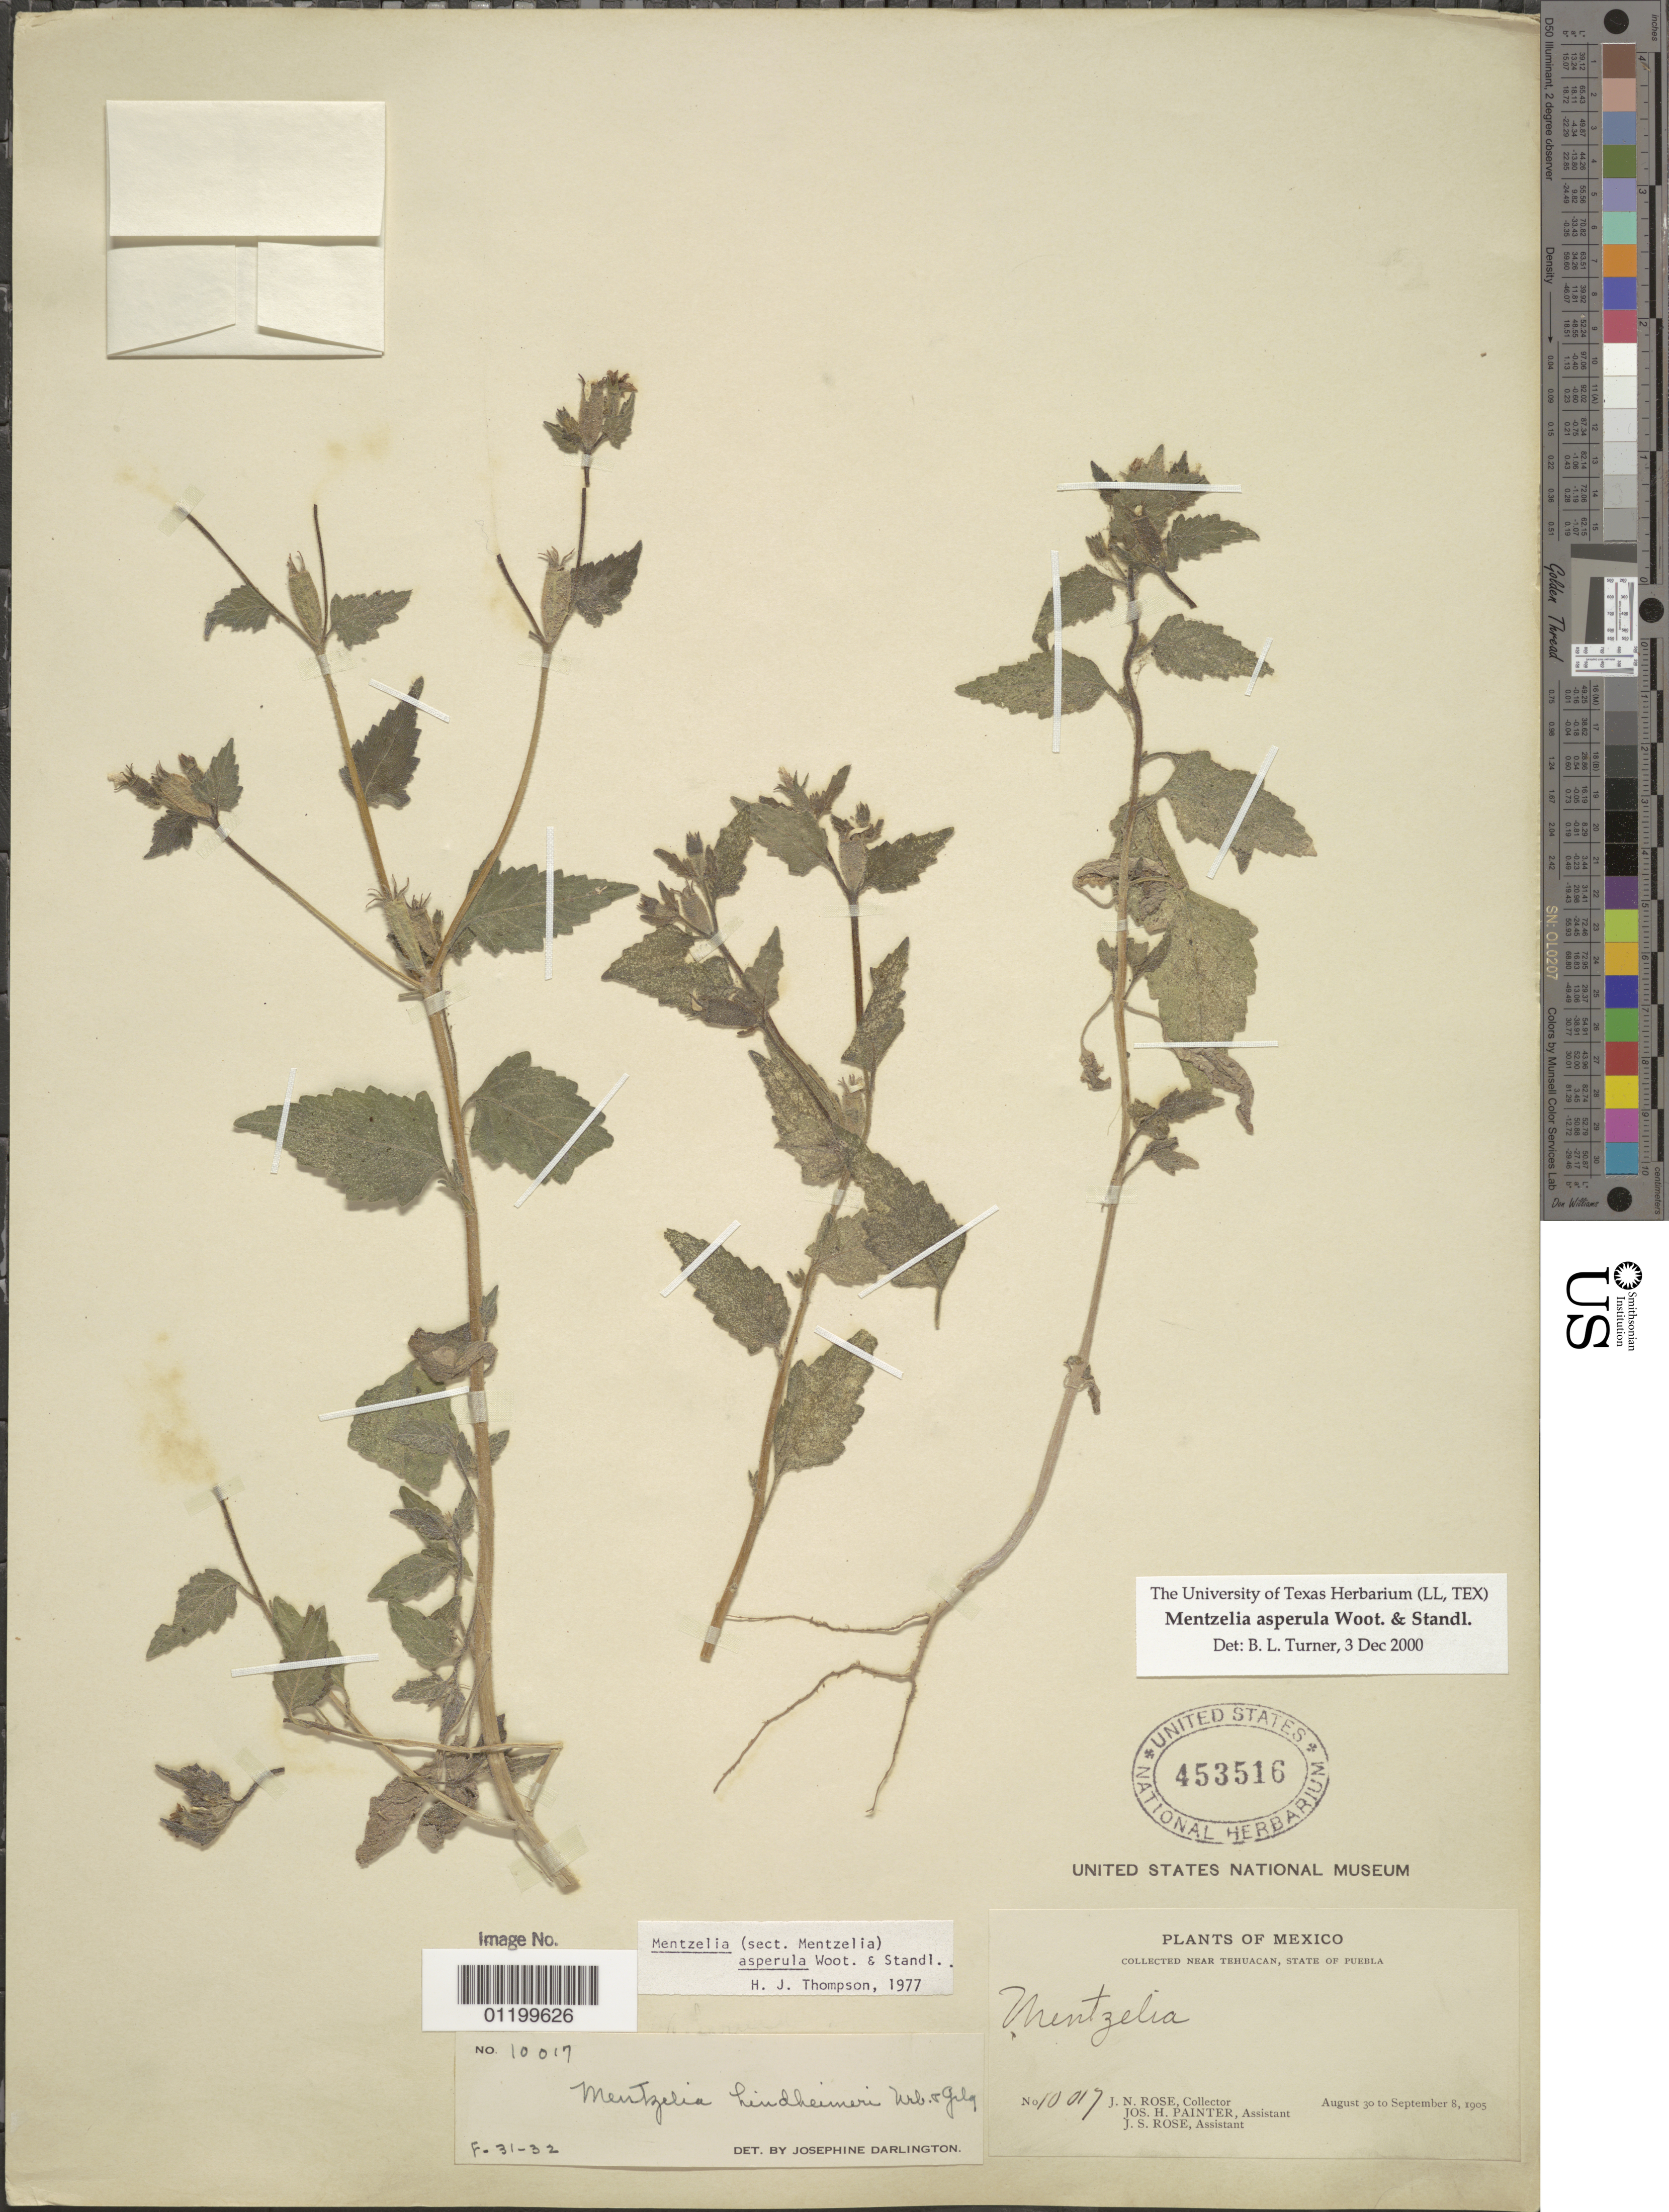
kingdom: Plantae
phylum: Tracheophyta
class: Magnoliopsida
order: Cornales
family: Loasaceae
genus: Mentzelia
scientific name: Mentzelia asperula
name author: Wooton & Standl.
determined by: Turner, B. L.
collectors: J. N. Rose, J. H. Painter & J. S. Rose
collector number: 10017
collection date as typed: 30 Aug 1905 to 08 Sep 1905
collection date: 1905-08-30/1905-09-08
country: Mexico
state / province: Puebla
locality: Near Tehuacan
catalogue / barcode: US 453516